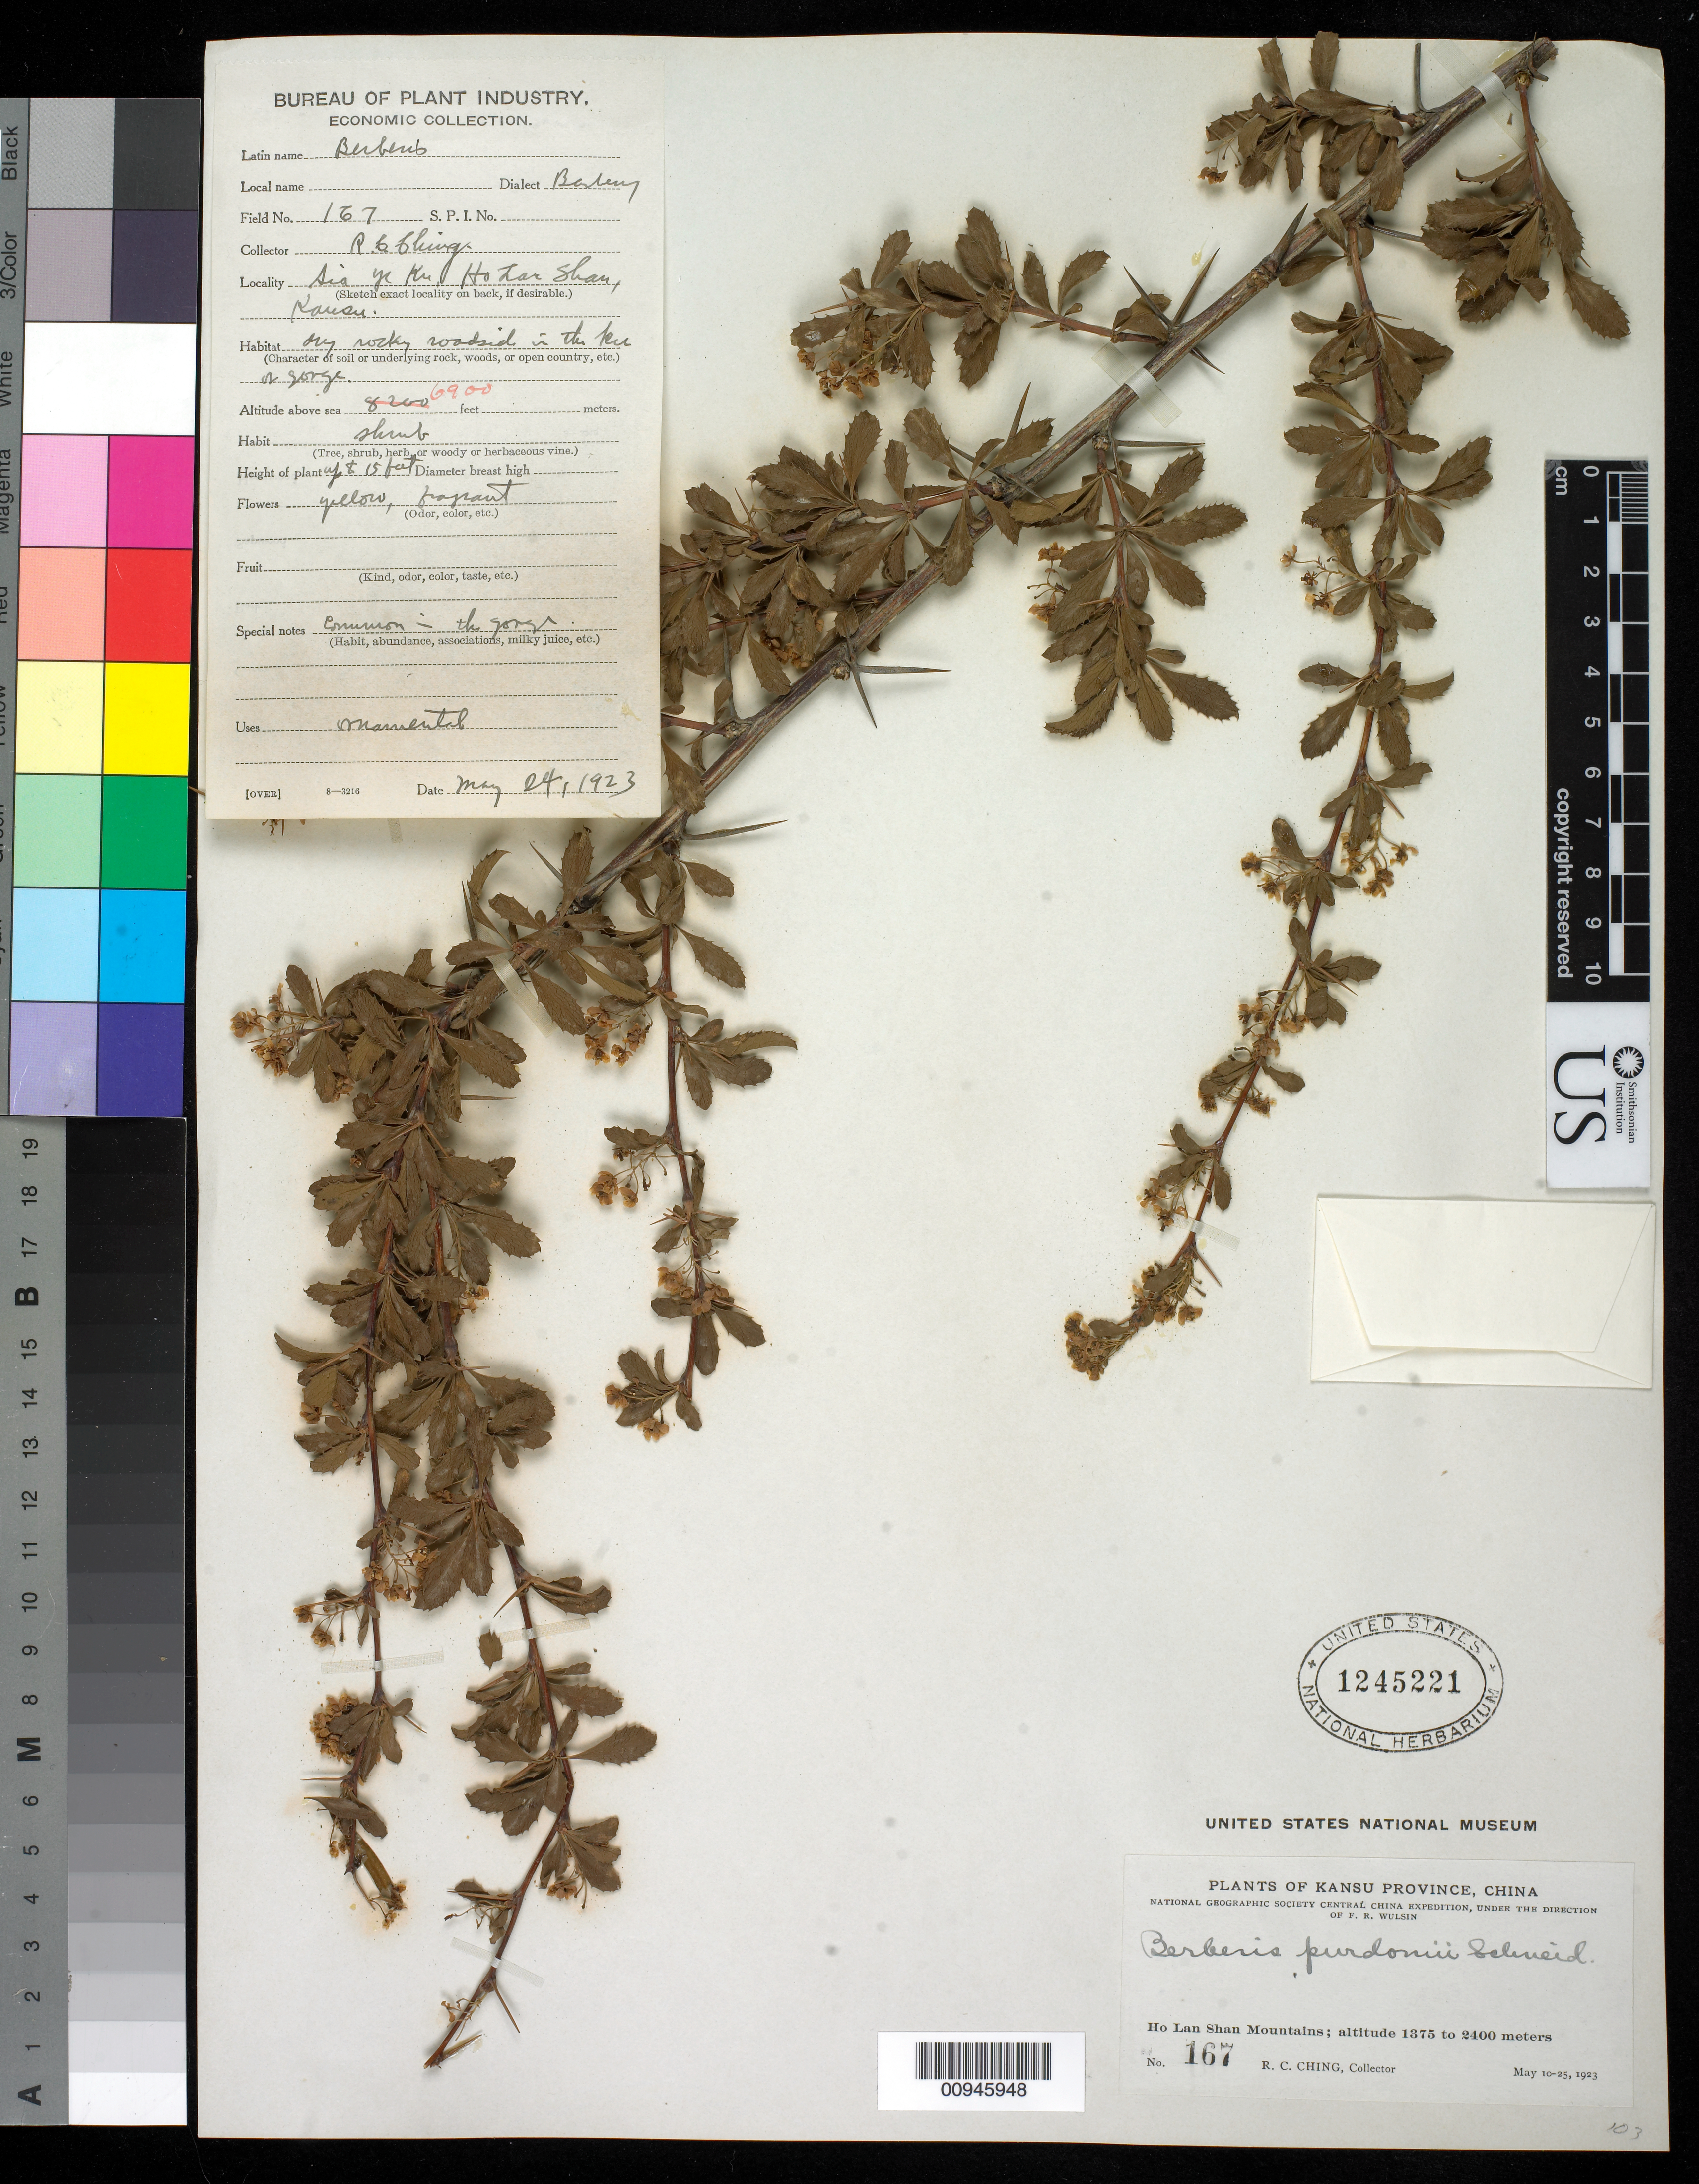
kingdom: Plantae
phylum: Tracheophyta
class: Magnoliopsida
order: Ranunculales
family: Berberidaceae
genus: Berberis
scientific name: Berberis purdomii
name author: C.K. Schneid. in Sarg.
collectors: R. C. Ching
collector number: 167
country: China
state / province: Gansu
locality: Ho Lan Shsn Mountains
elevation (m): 1375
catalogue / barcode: US 1245221